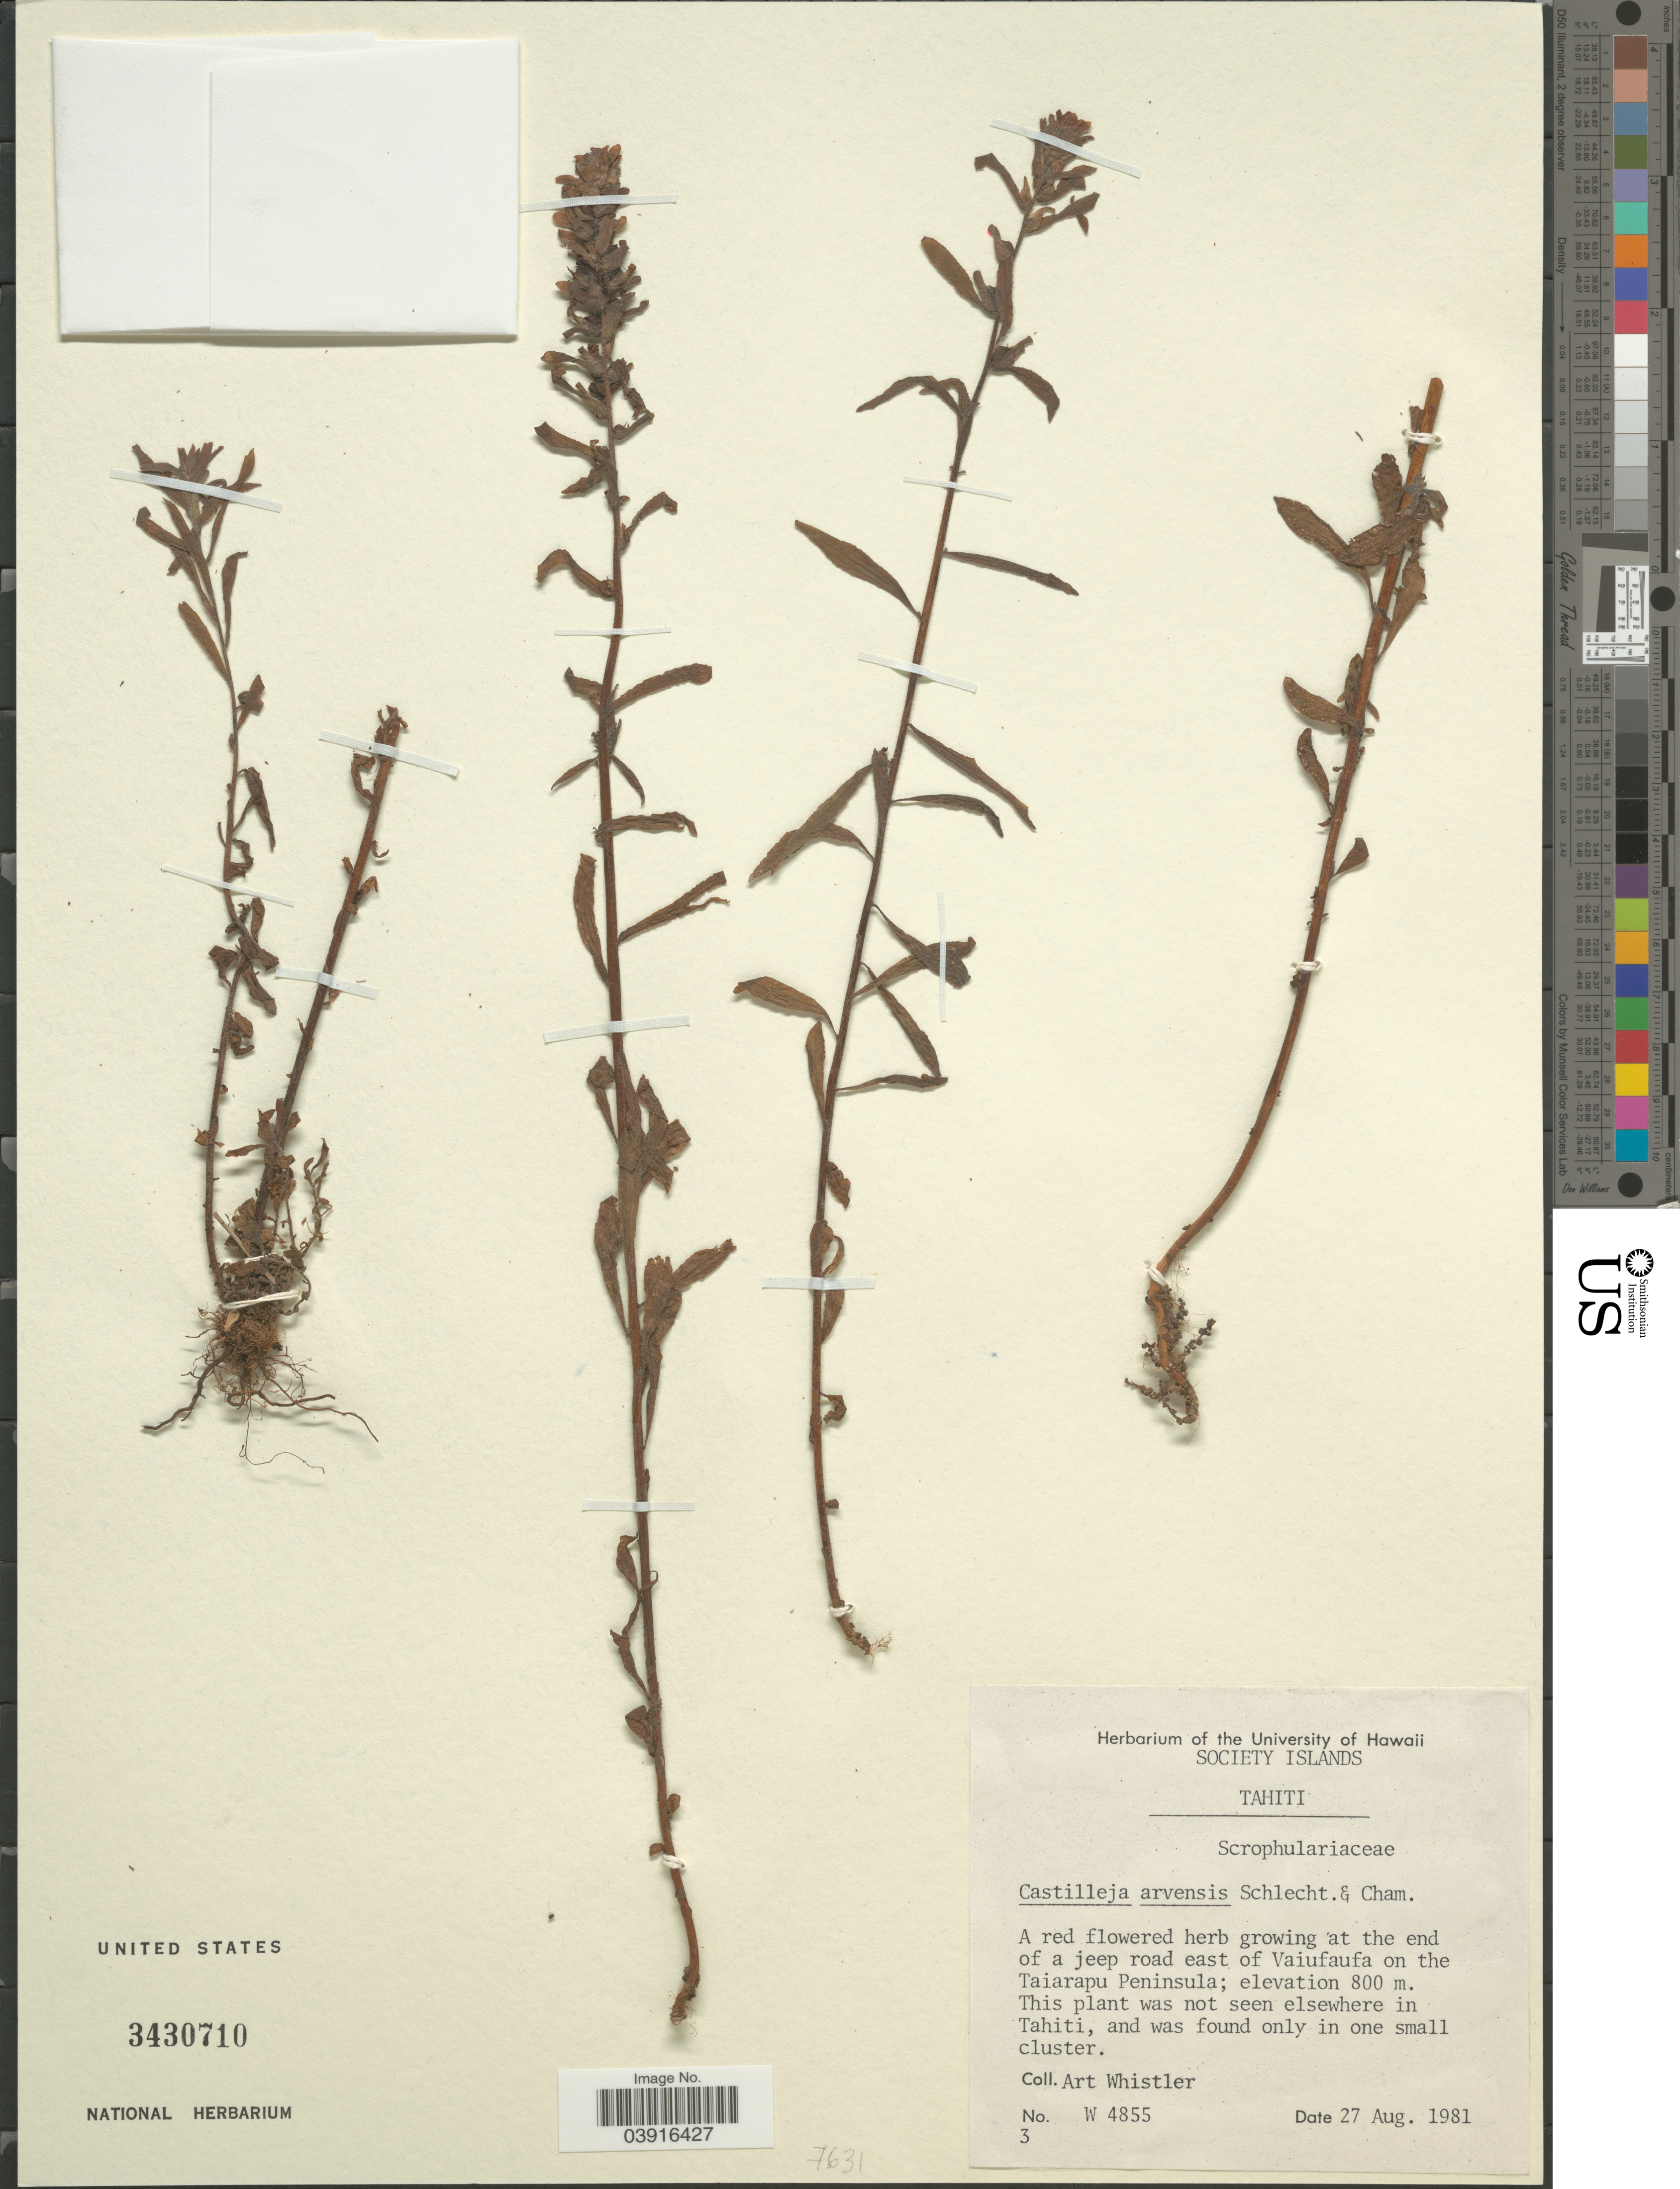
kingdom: Plantae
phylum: Tracheophyta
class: Magnoliopsida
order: Lamiales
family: Orobanchaceae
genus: Castilleja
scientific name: Castilleja arvensis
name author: Schltdl. & Cham.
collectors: A. Whistler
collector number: W4855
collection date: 1981-08-27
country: French Polynesia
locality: Society Islands. Tahiti. At the end of a jeep road east of Vaiufaufa on the Taiarapu Peninsula.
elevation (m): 800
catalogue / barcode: US 3430710